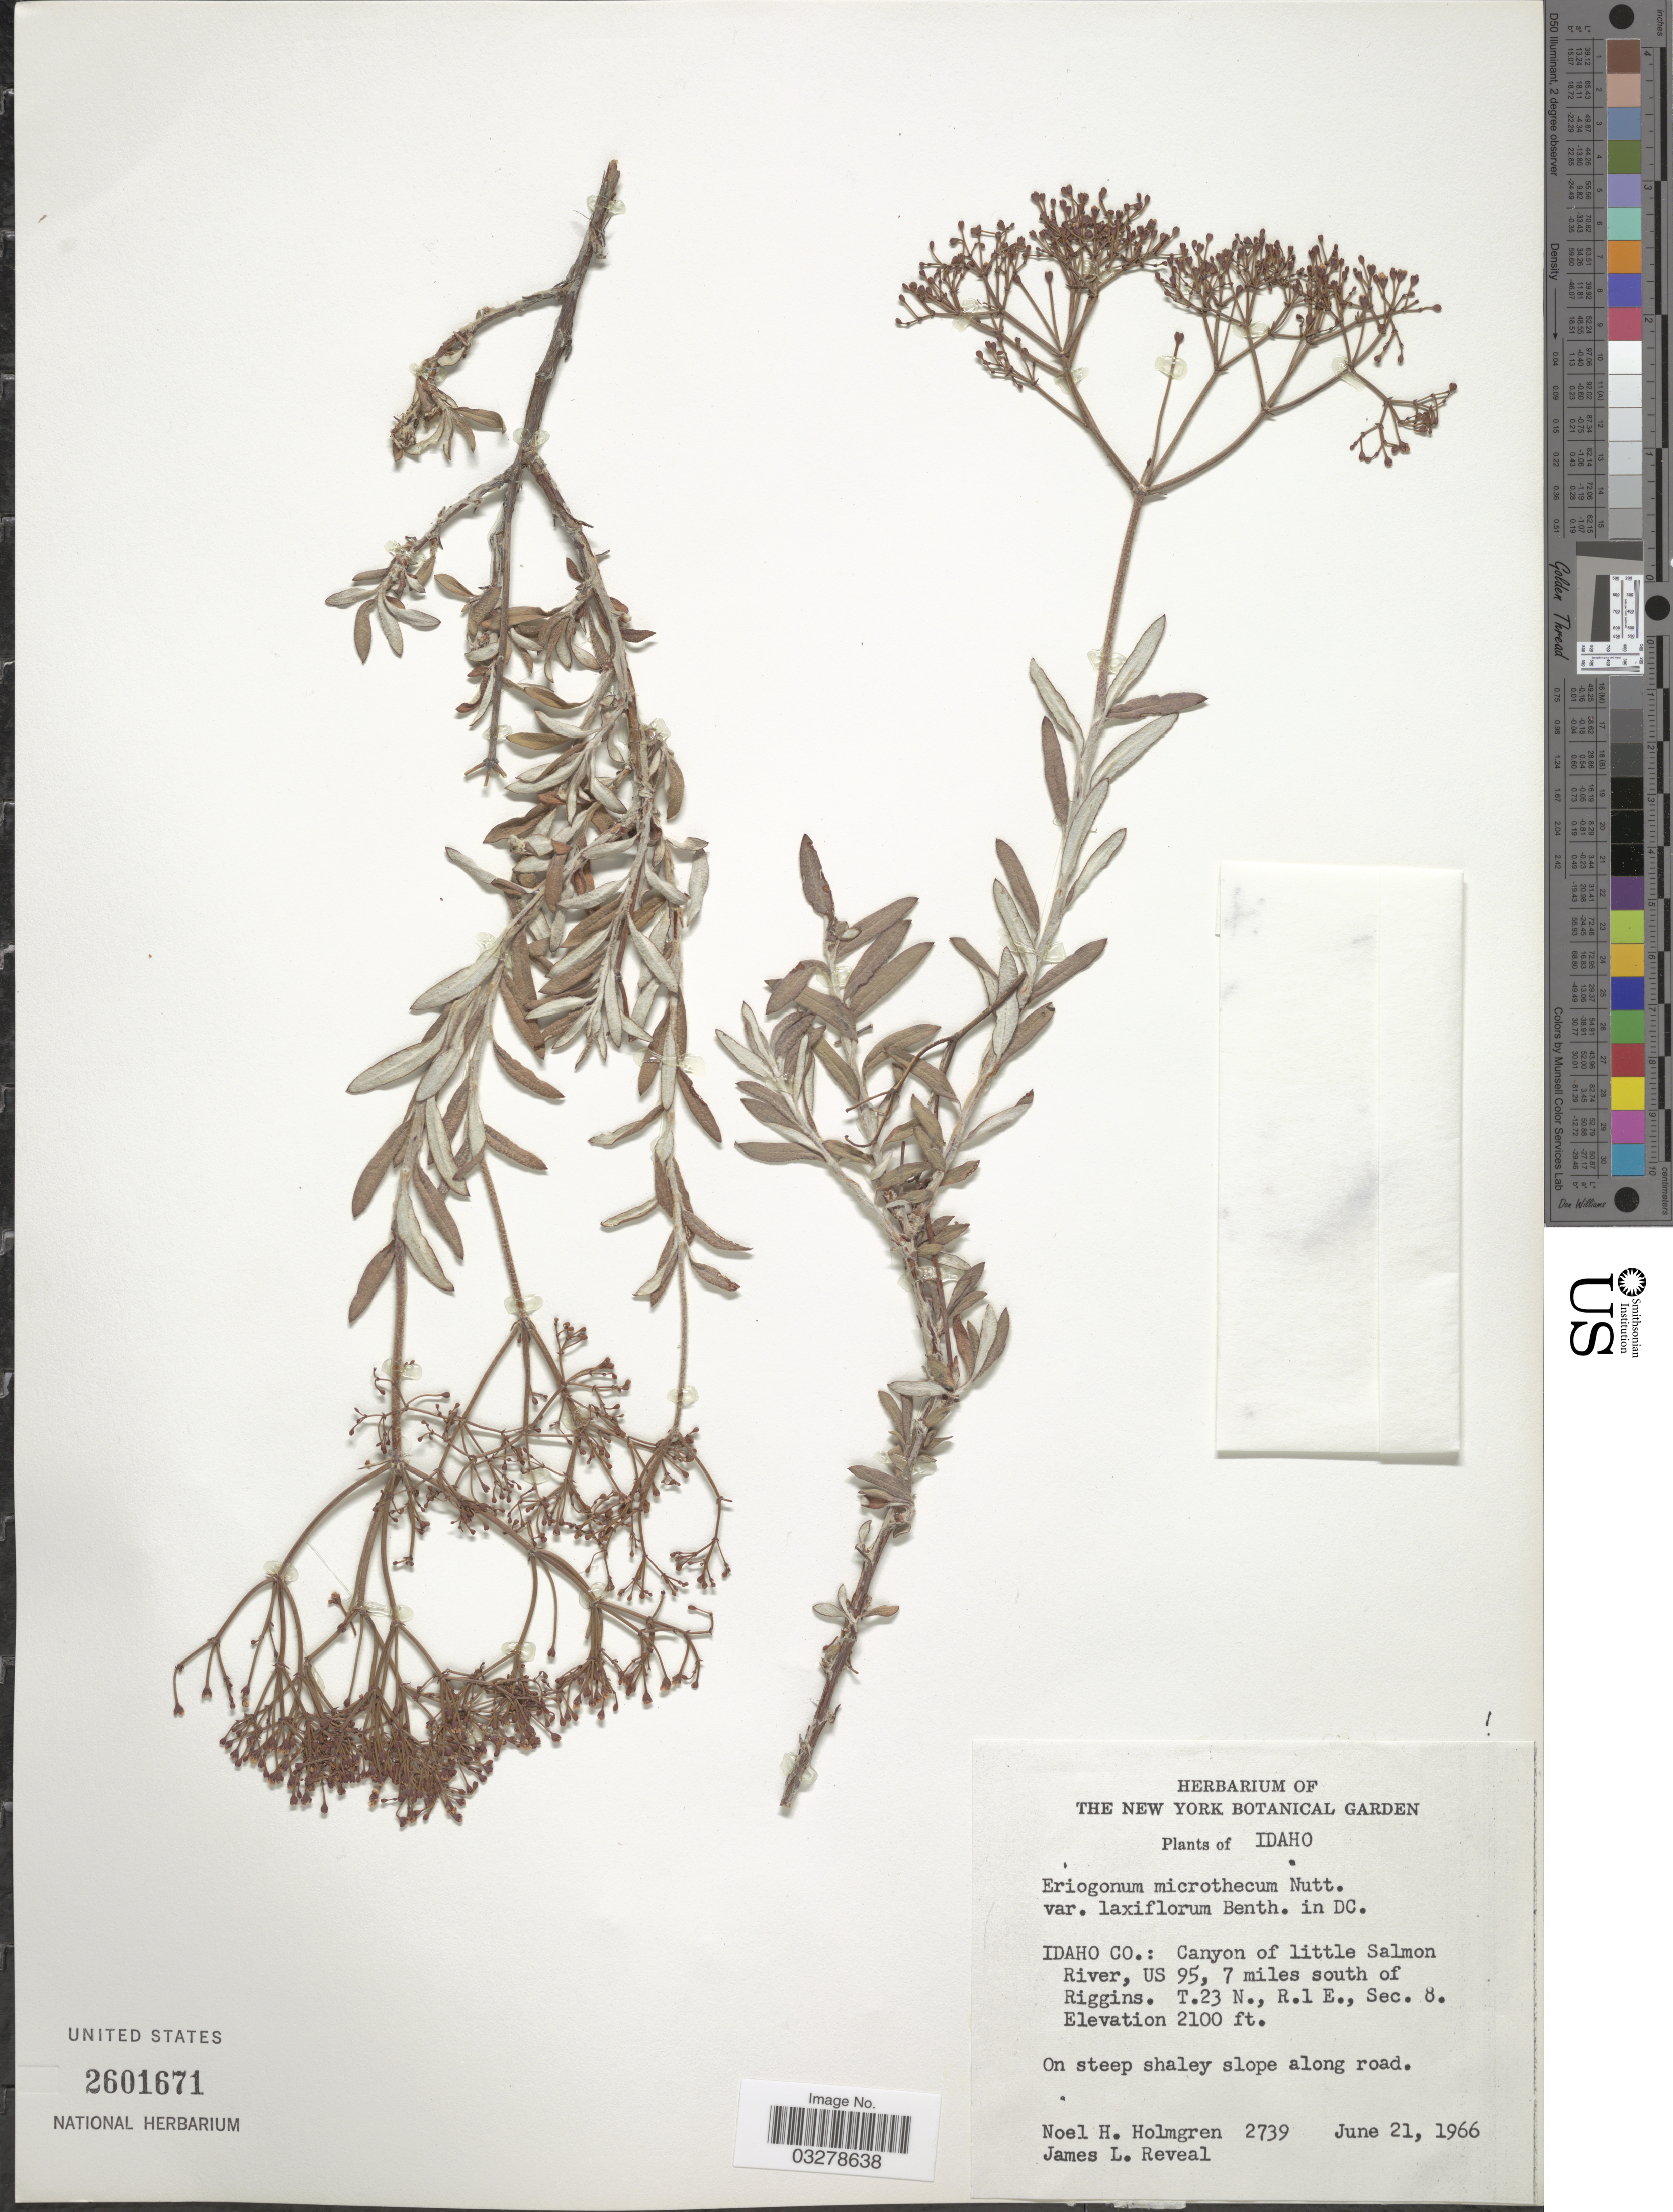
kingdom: Plantae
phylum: Tracheophyta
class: Magnoliopsida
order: Caryophyllales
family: Polygonaceae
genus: Eriogonum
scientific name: Eriogonum microtheca var. laxiflorum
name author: Hook.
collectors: N. H. Holmgren & J. L. Reveal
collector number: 2739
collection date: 1966-06-21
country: United States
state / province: Idaho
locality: Idaho Co.: Canyon of little Salmon River, US 95, 7 miles south of Riggins. T.23 N., R.1 E., Sec. 8.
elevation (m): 640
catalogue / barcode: US 2601671